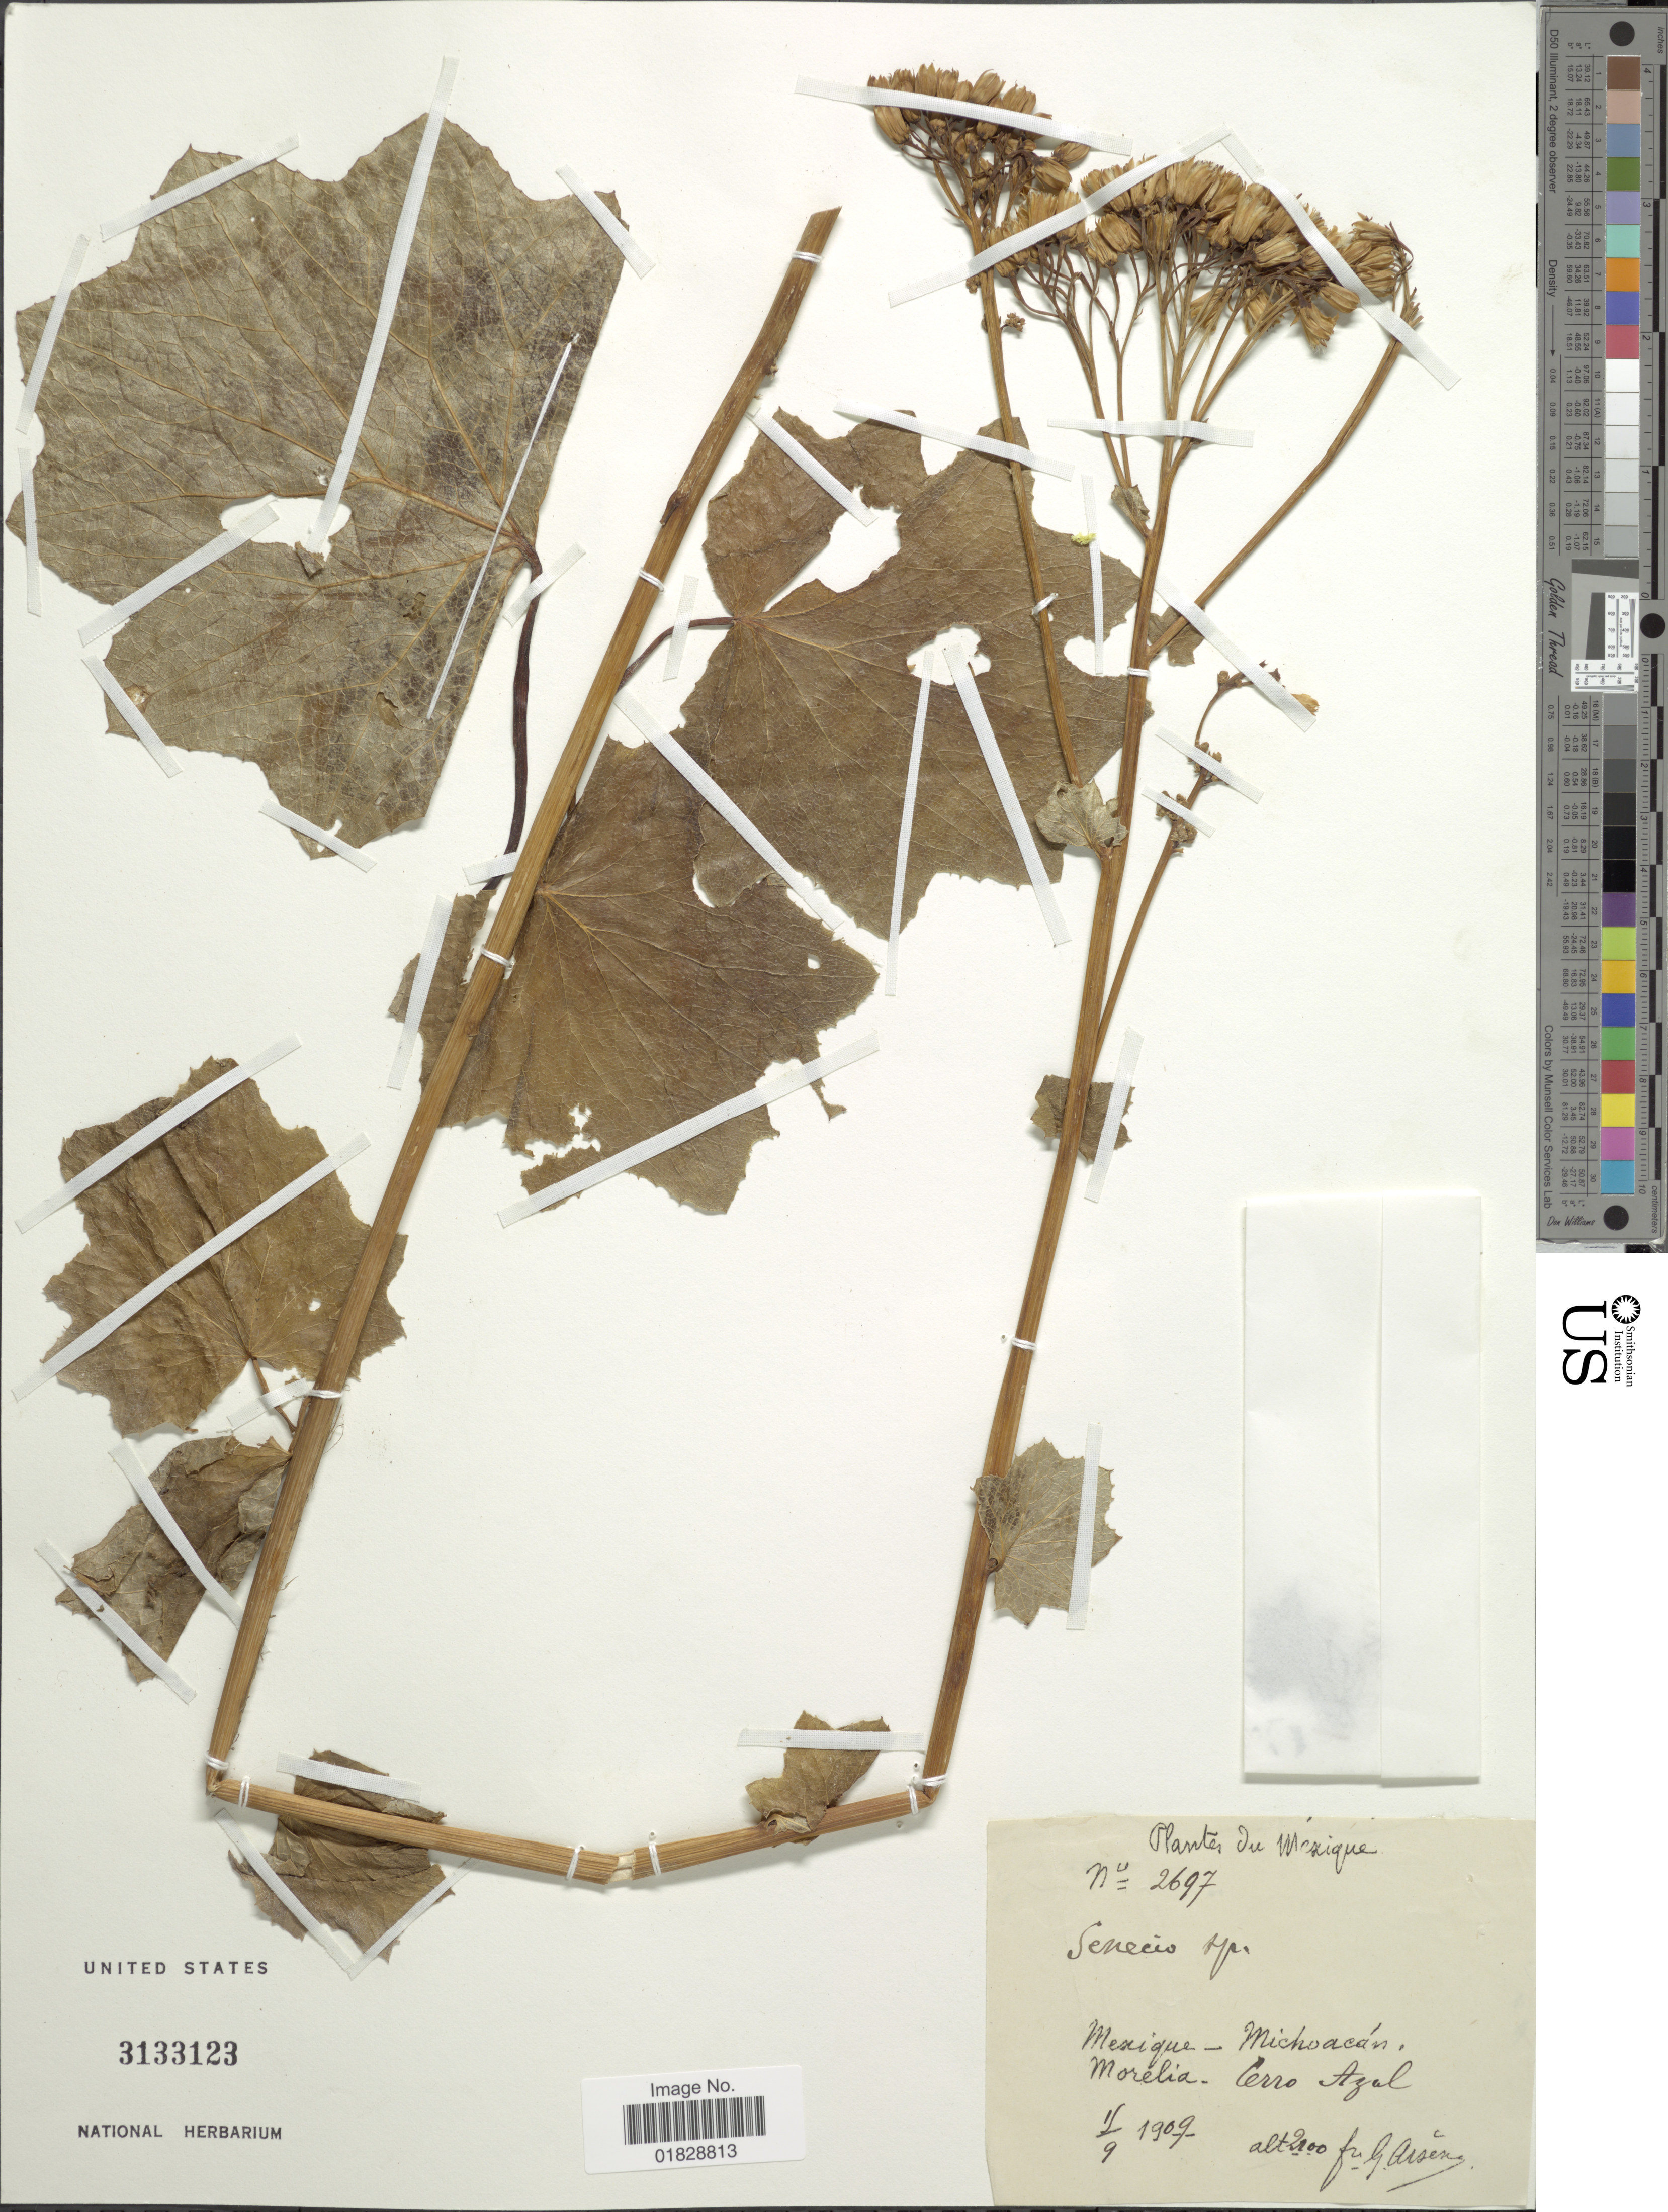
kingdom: Plantae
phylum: Tracheophyta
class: Magnoliopsida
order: Asterales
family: Asteraceae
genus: Roldana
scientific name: Roldana angulifolia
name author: (DC.) H. Rob. & Brettell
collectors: Bro. G. Arsène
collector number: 2697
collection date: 1909-09-15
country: Mexico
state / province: Michoacán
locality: Mexique - Michoacán, Morelia - Cerro Azul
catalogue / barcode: US 3133123